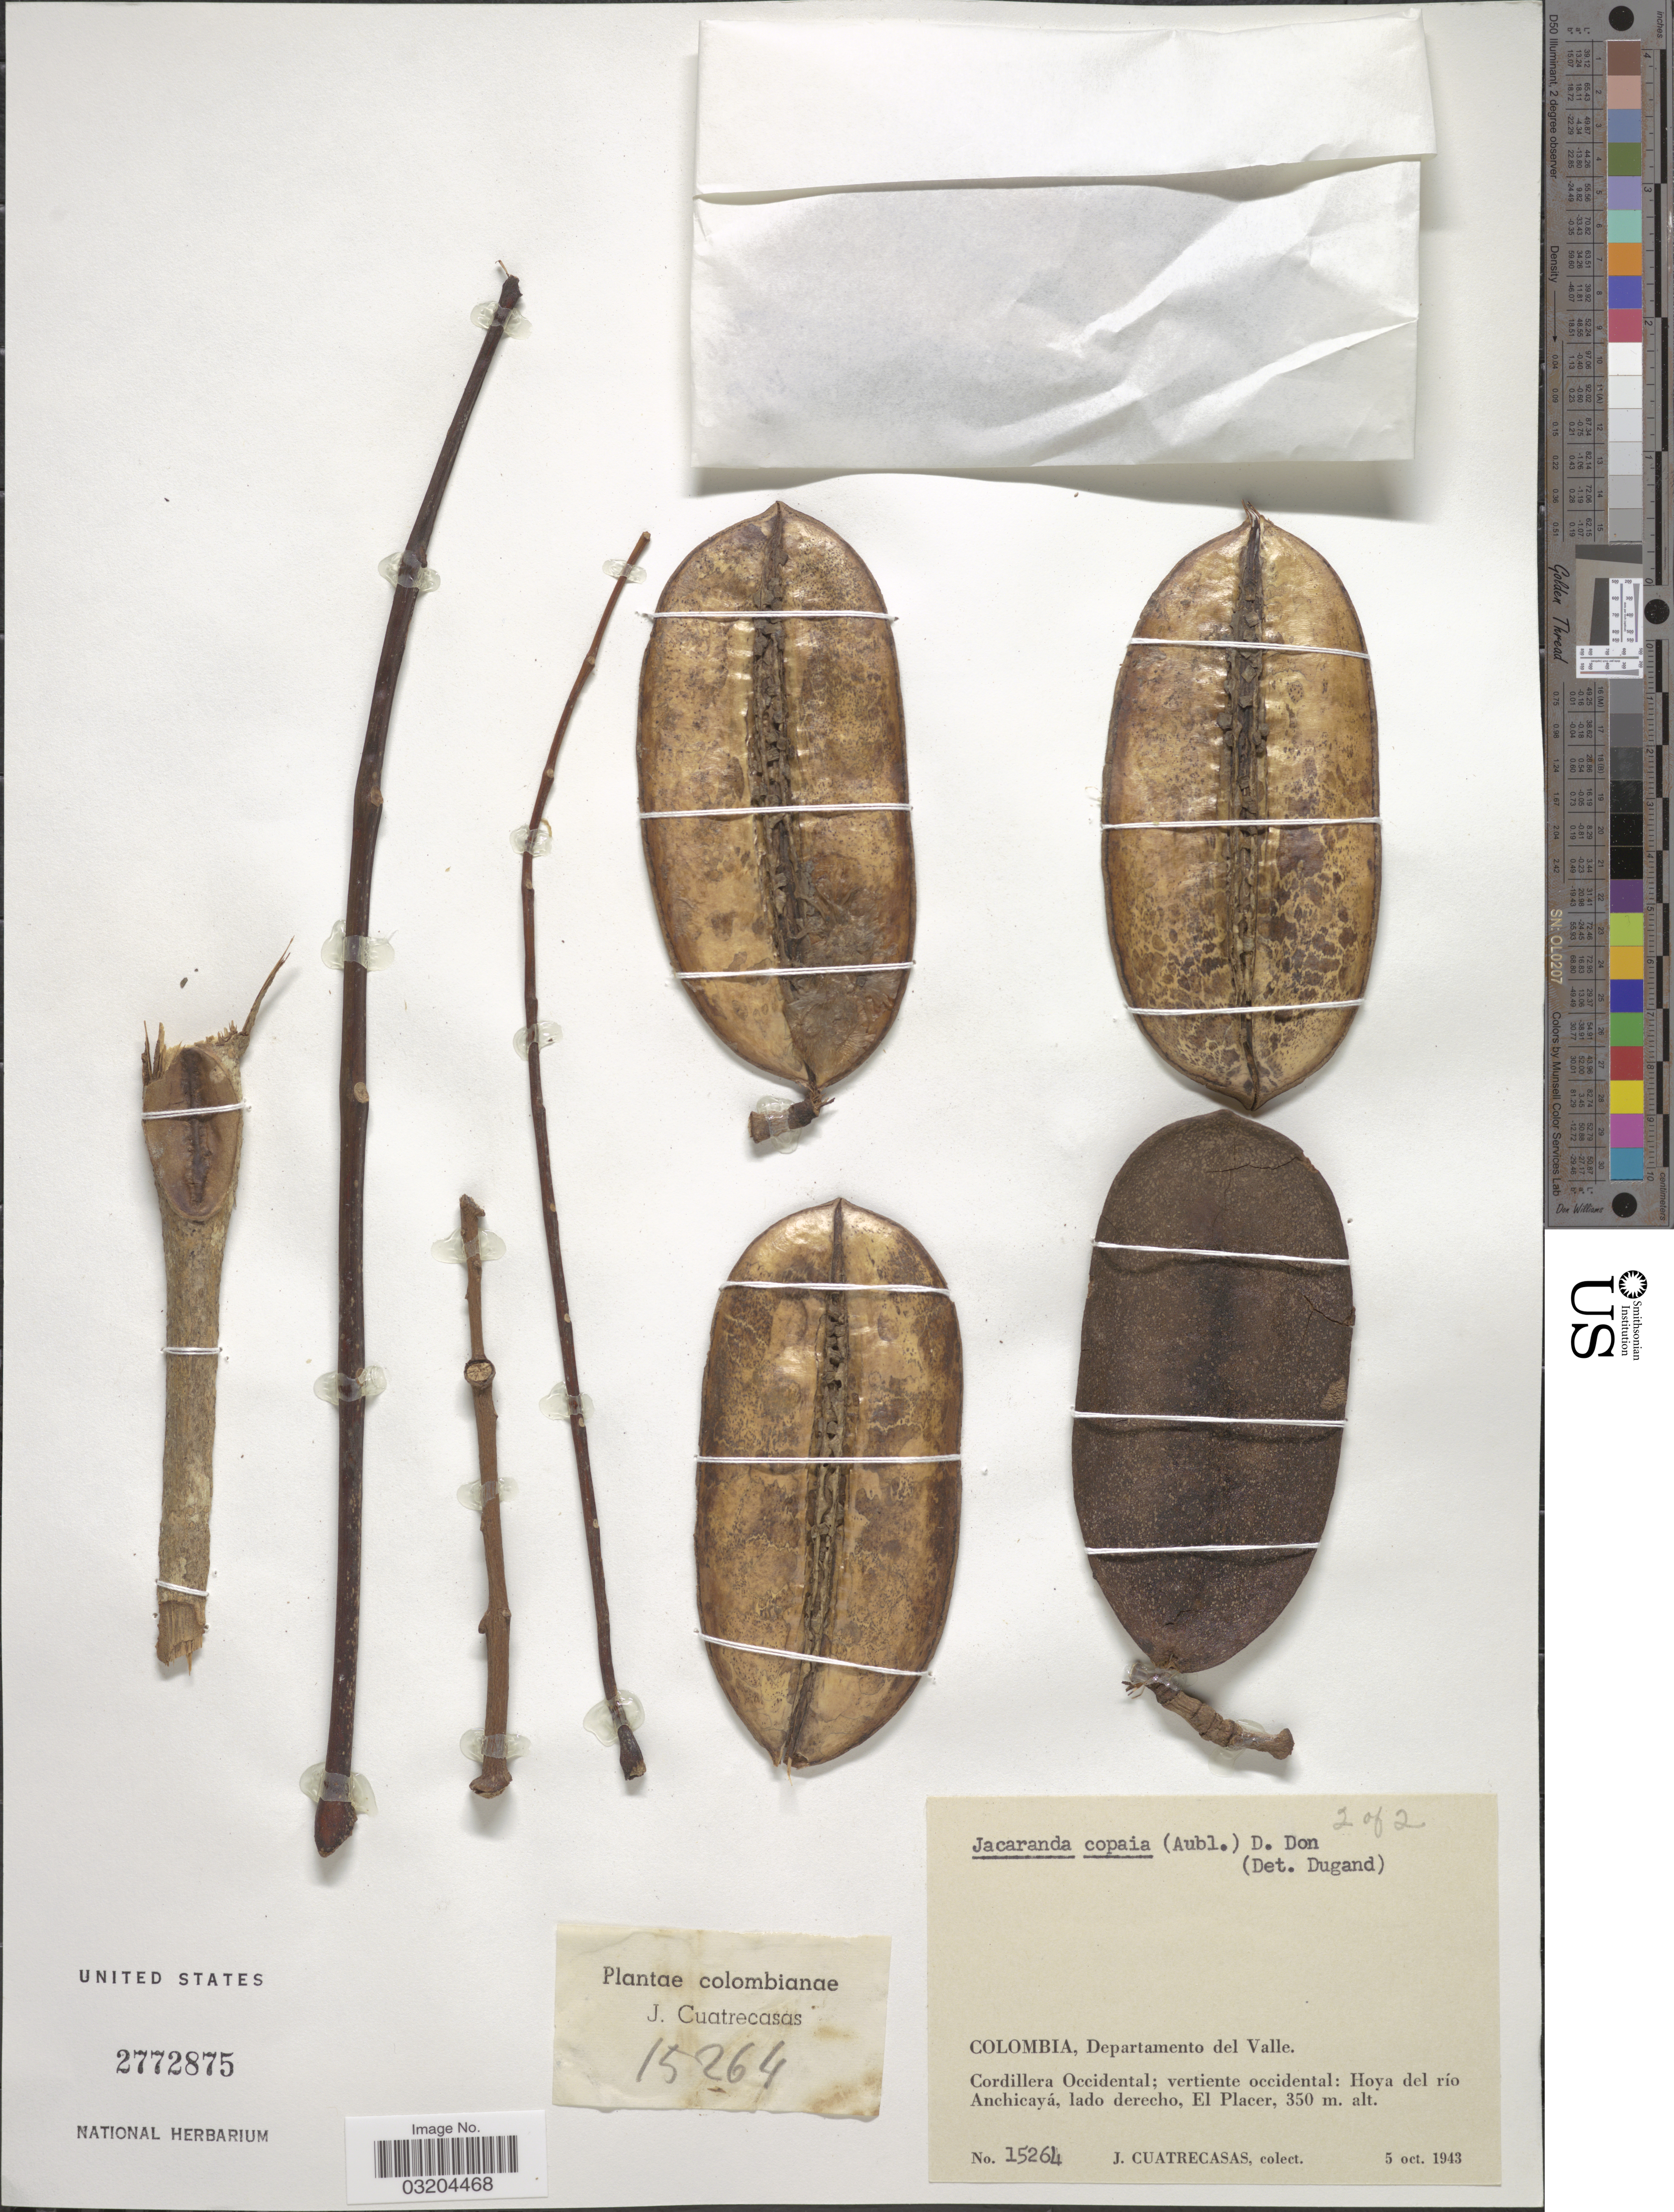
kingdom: Plantae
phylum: Tracheophyta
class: Magnoliopsida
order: Lamiales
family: Bignoniaceae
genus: Jacaranda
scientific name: Jacaranda copaia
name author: (Aubl.) D. Don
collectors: J. Cuatrecasas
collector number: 15264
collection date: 1943-10-05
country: Colombia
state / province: Valle del Cauca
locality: Departamento del Valle. Cordillera Occidental; vertiente occidental: Hoya del río Anchicayá, lado derecho, El Placer.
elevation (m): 350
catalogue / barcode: US 2772875